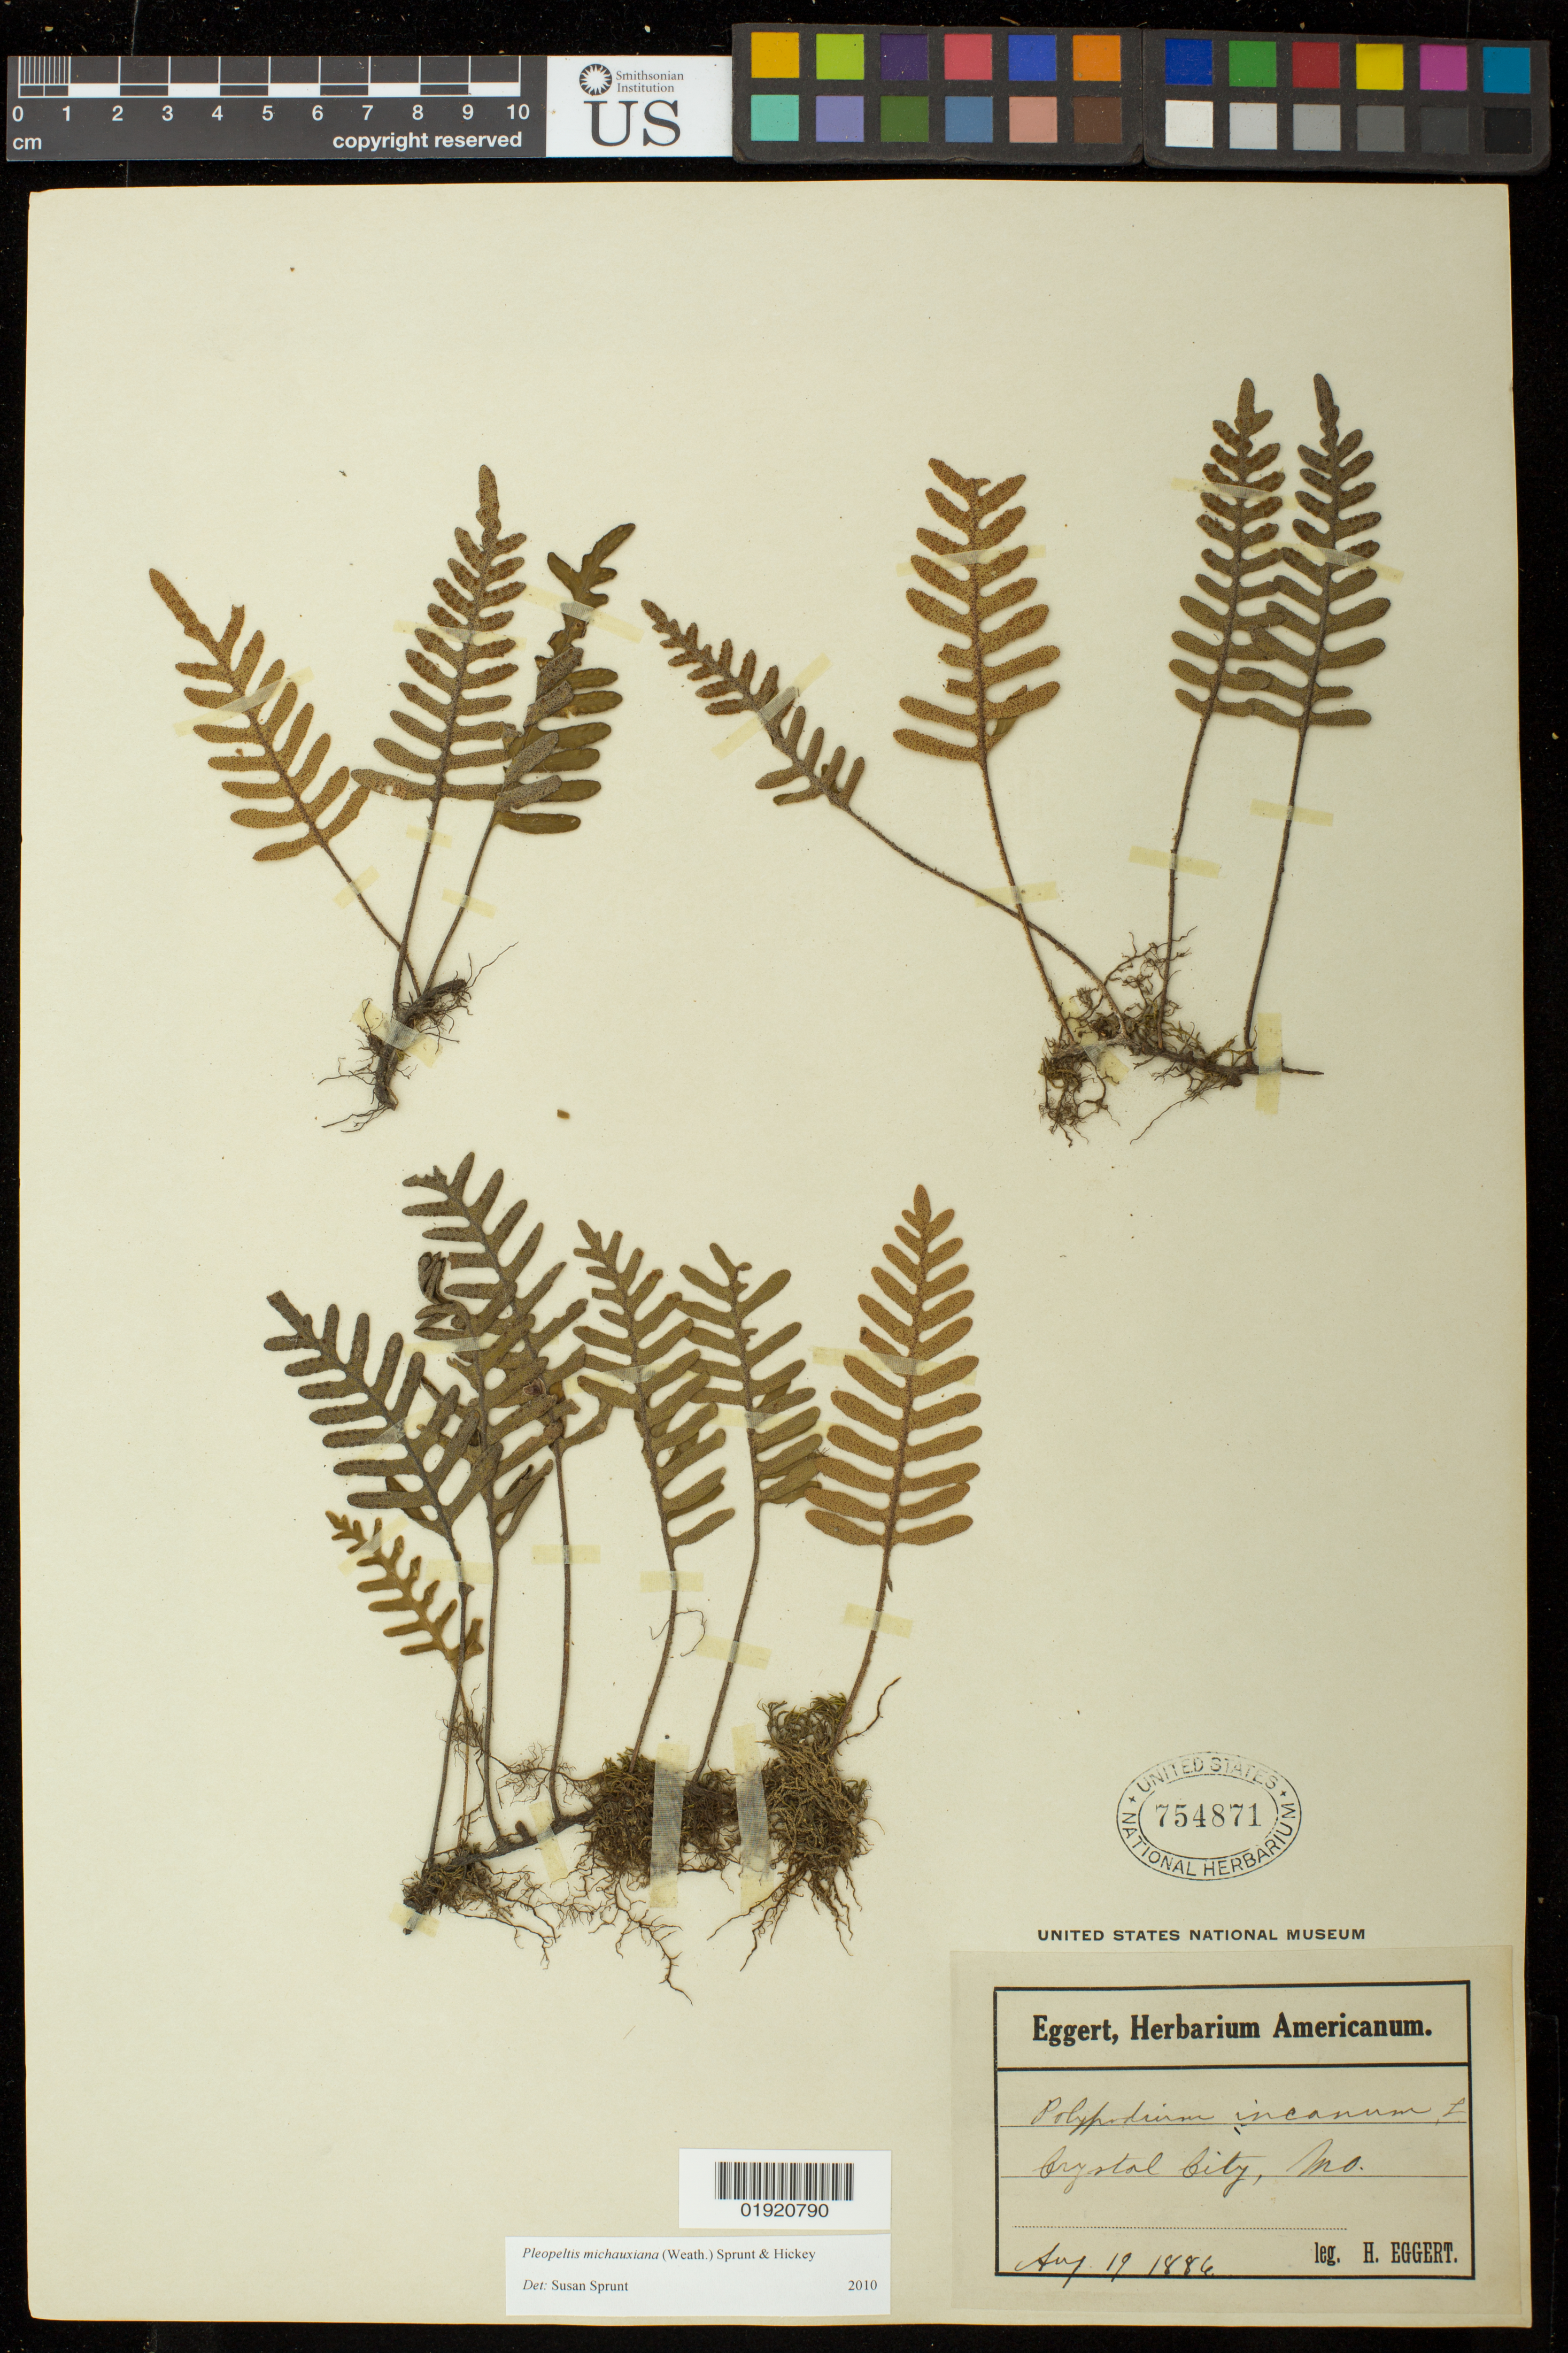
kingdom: Plantae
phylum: Tracheophyta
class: Polypodiopsida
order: Polypodiales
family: Polypodiaceae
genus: Pleopeltis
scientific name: Pleopeltis michauxiana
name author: (Weath.) Hickey & Sprunt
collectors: H. Eggert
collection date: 1886-08-19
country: United States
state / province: Missouri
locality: Crystal City, Mo.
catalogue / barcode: US 754871